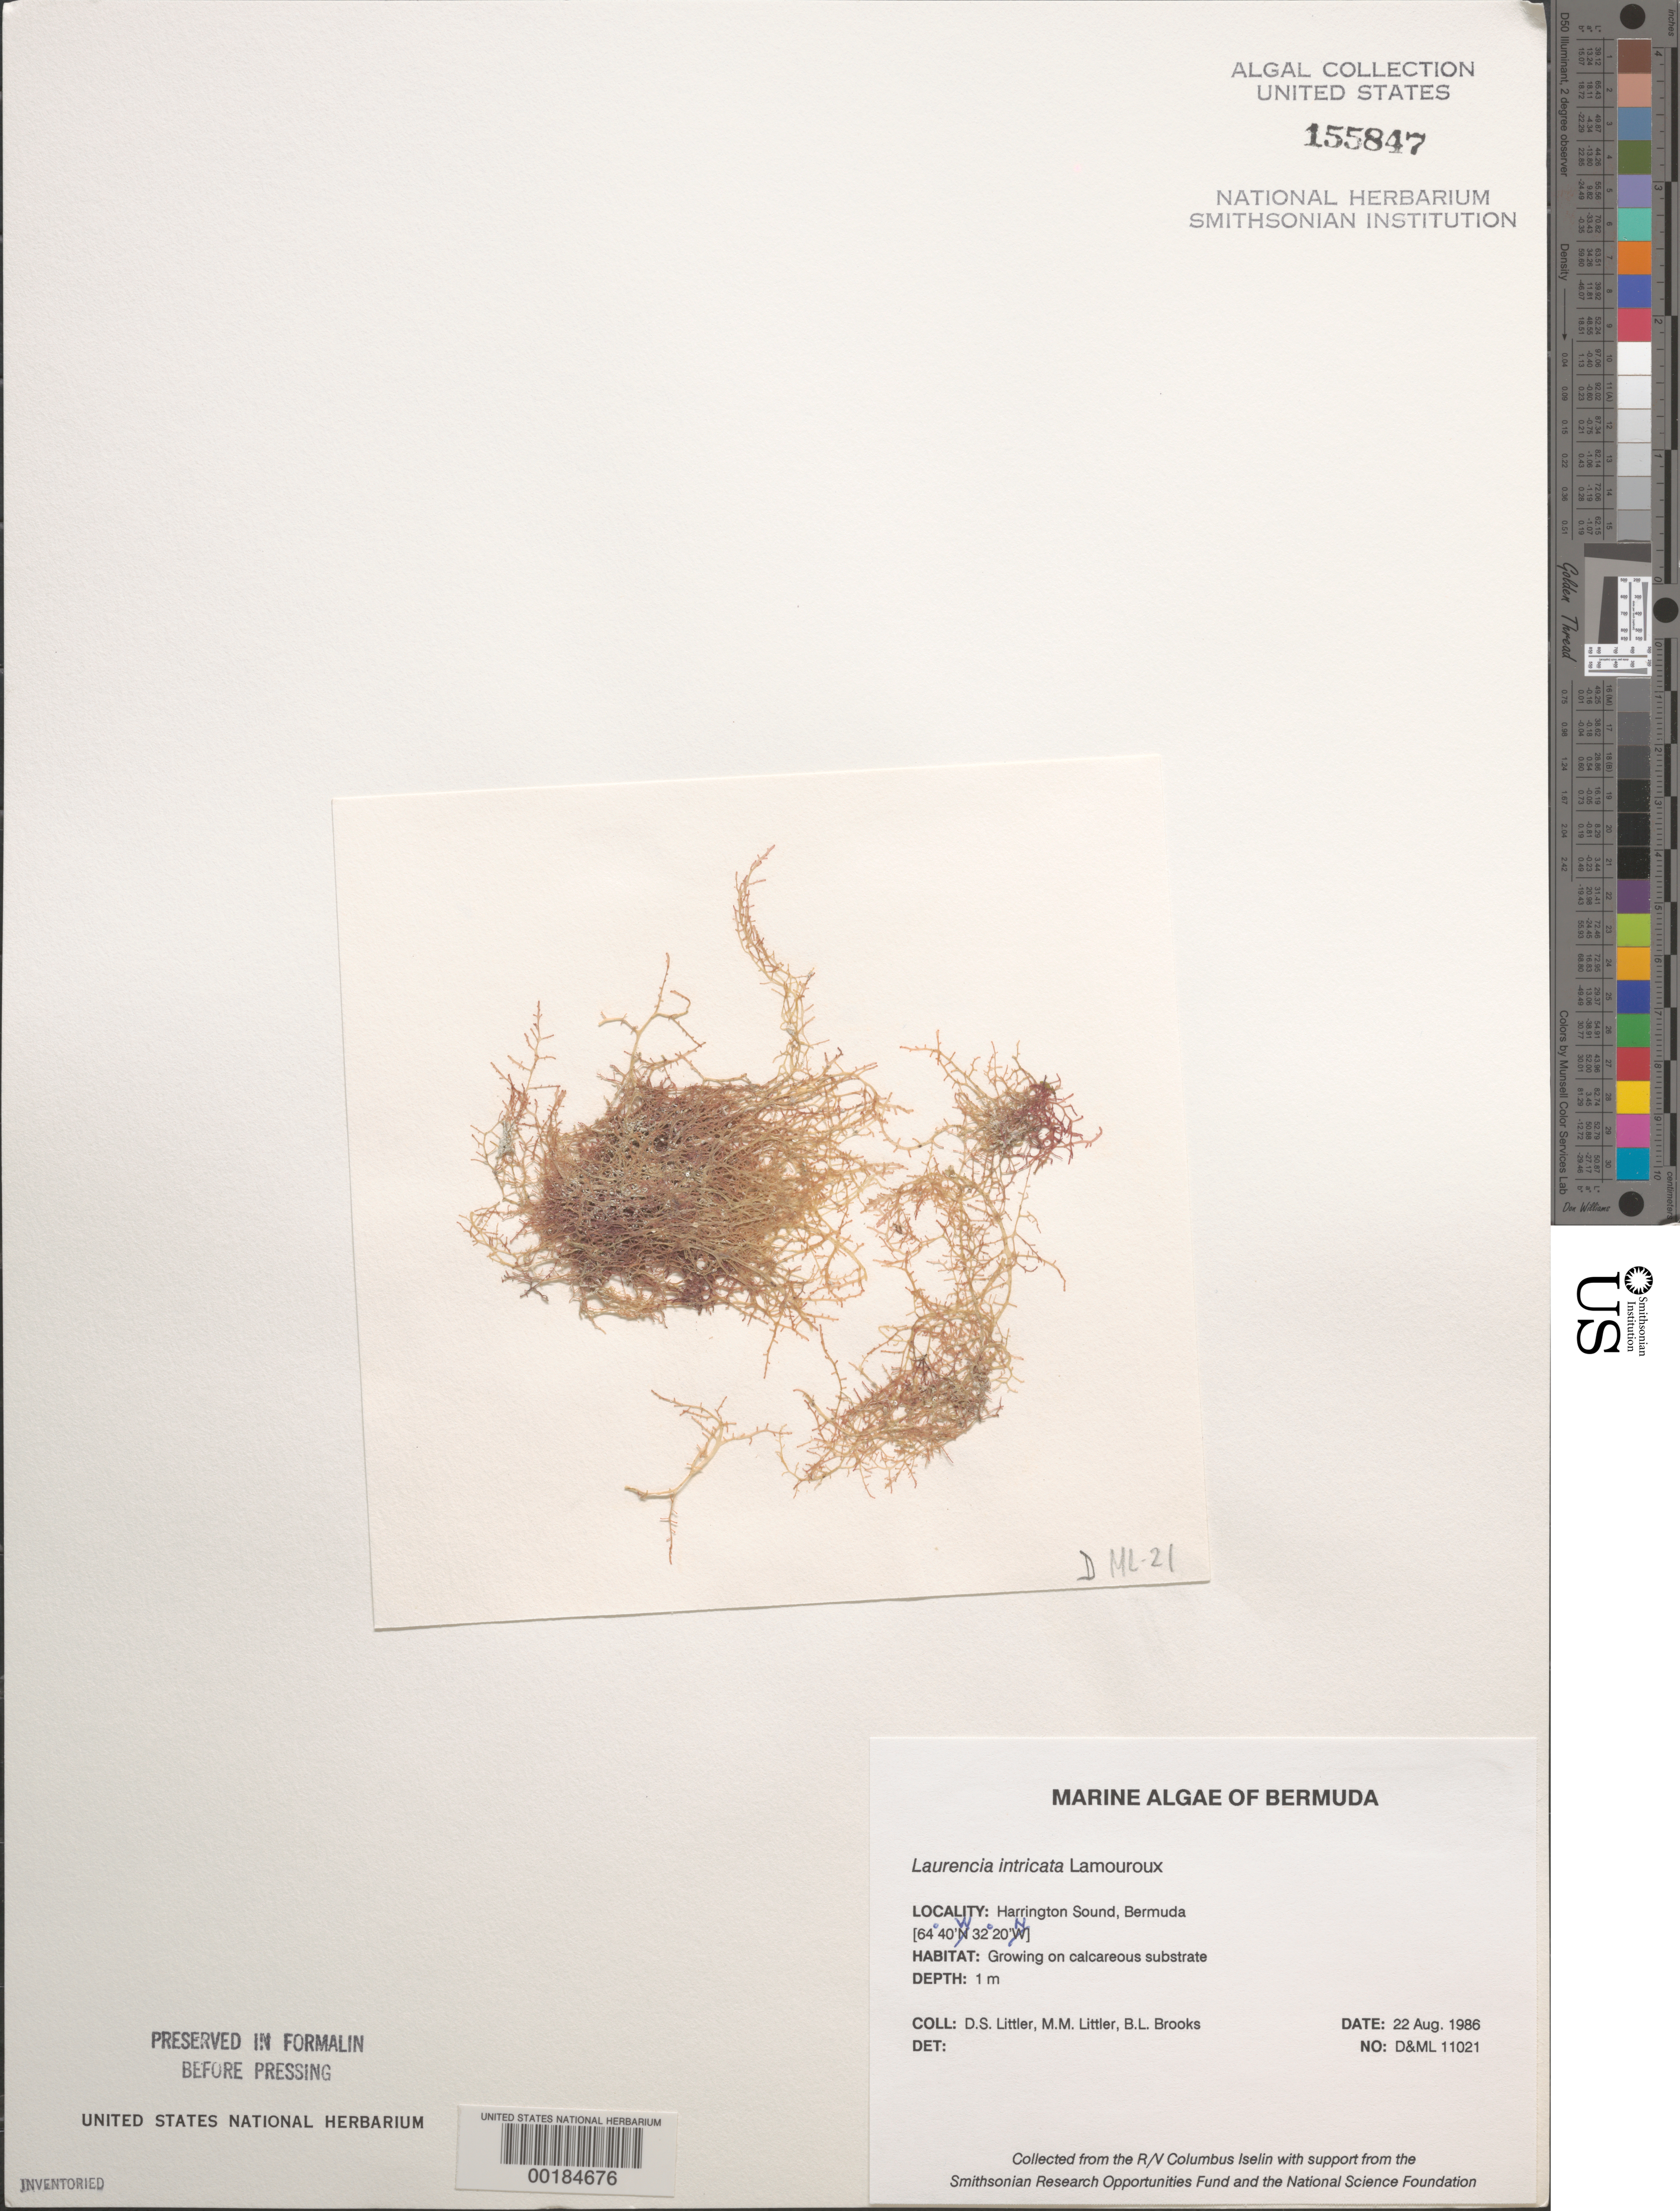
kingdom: Plantae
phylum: Rhodophyta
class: Florideophyceae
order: Ceramiales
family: Rhodomelaceae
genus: Laurencia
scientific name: Laurencia intricata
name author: J.V.Lamouroux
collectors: D. S. Littler, M. M. Littler & B. Brooks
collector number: D&ML 11021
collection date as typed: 22 Aug 1986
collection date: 1986-08-22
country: Bermuda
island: Bermuda Island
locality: Harrington Sound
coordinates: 32 20' N, 64 40' W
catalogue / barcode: US 155847